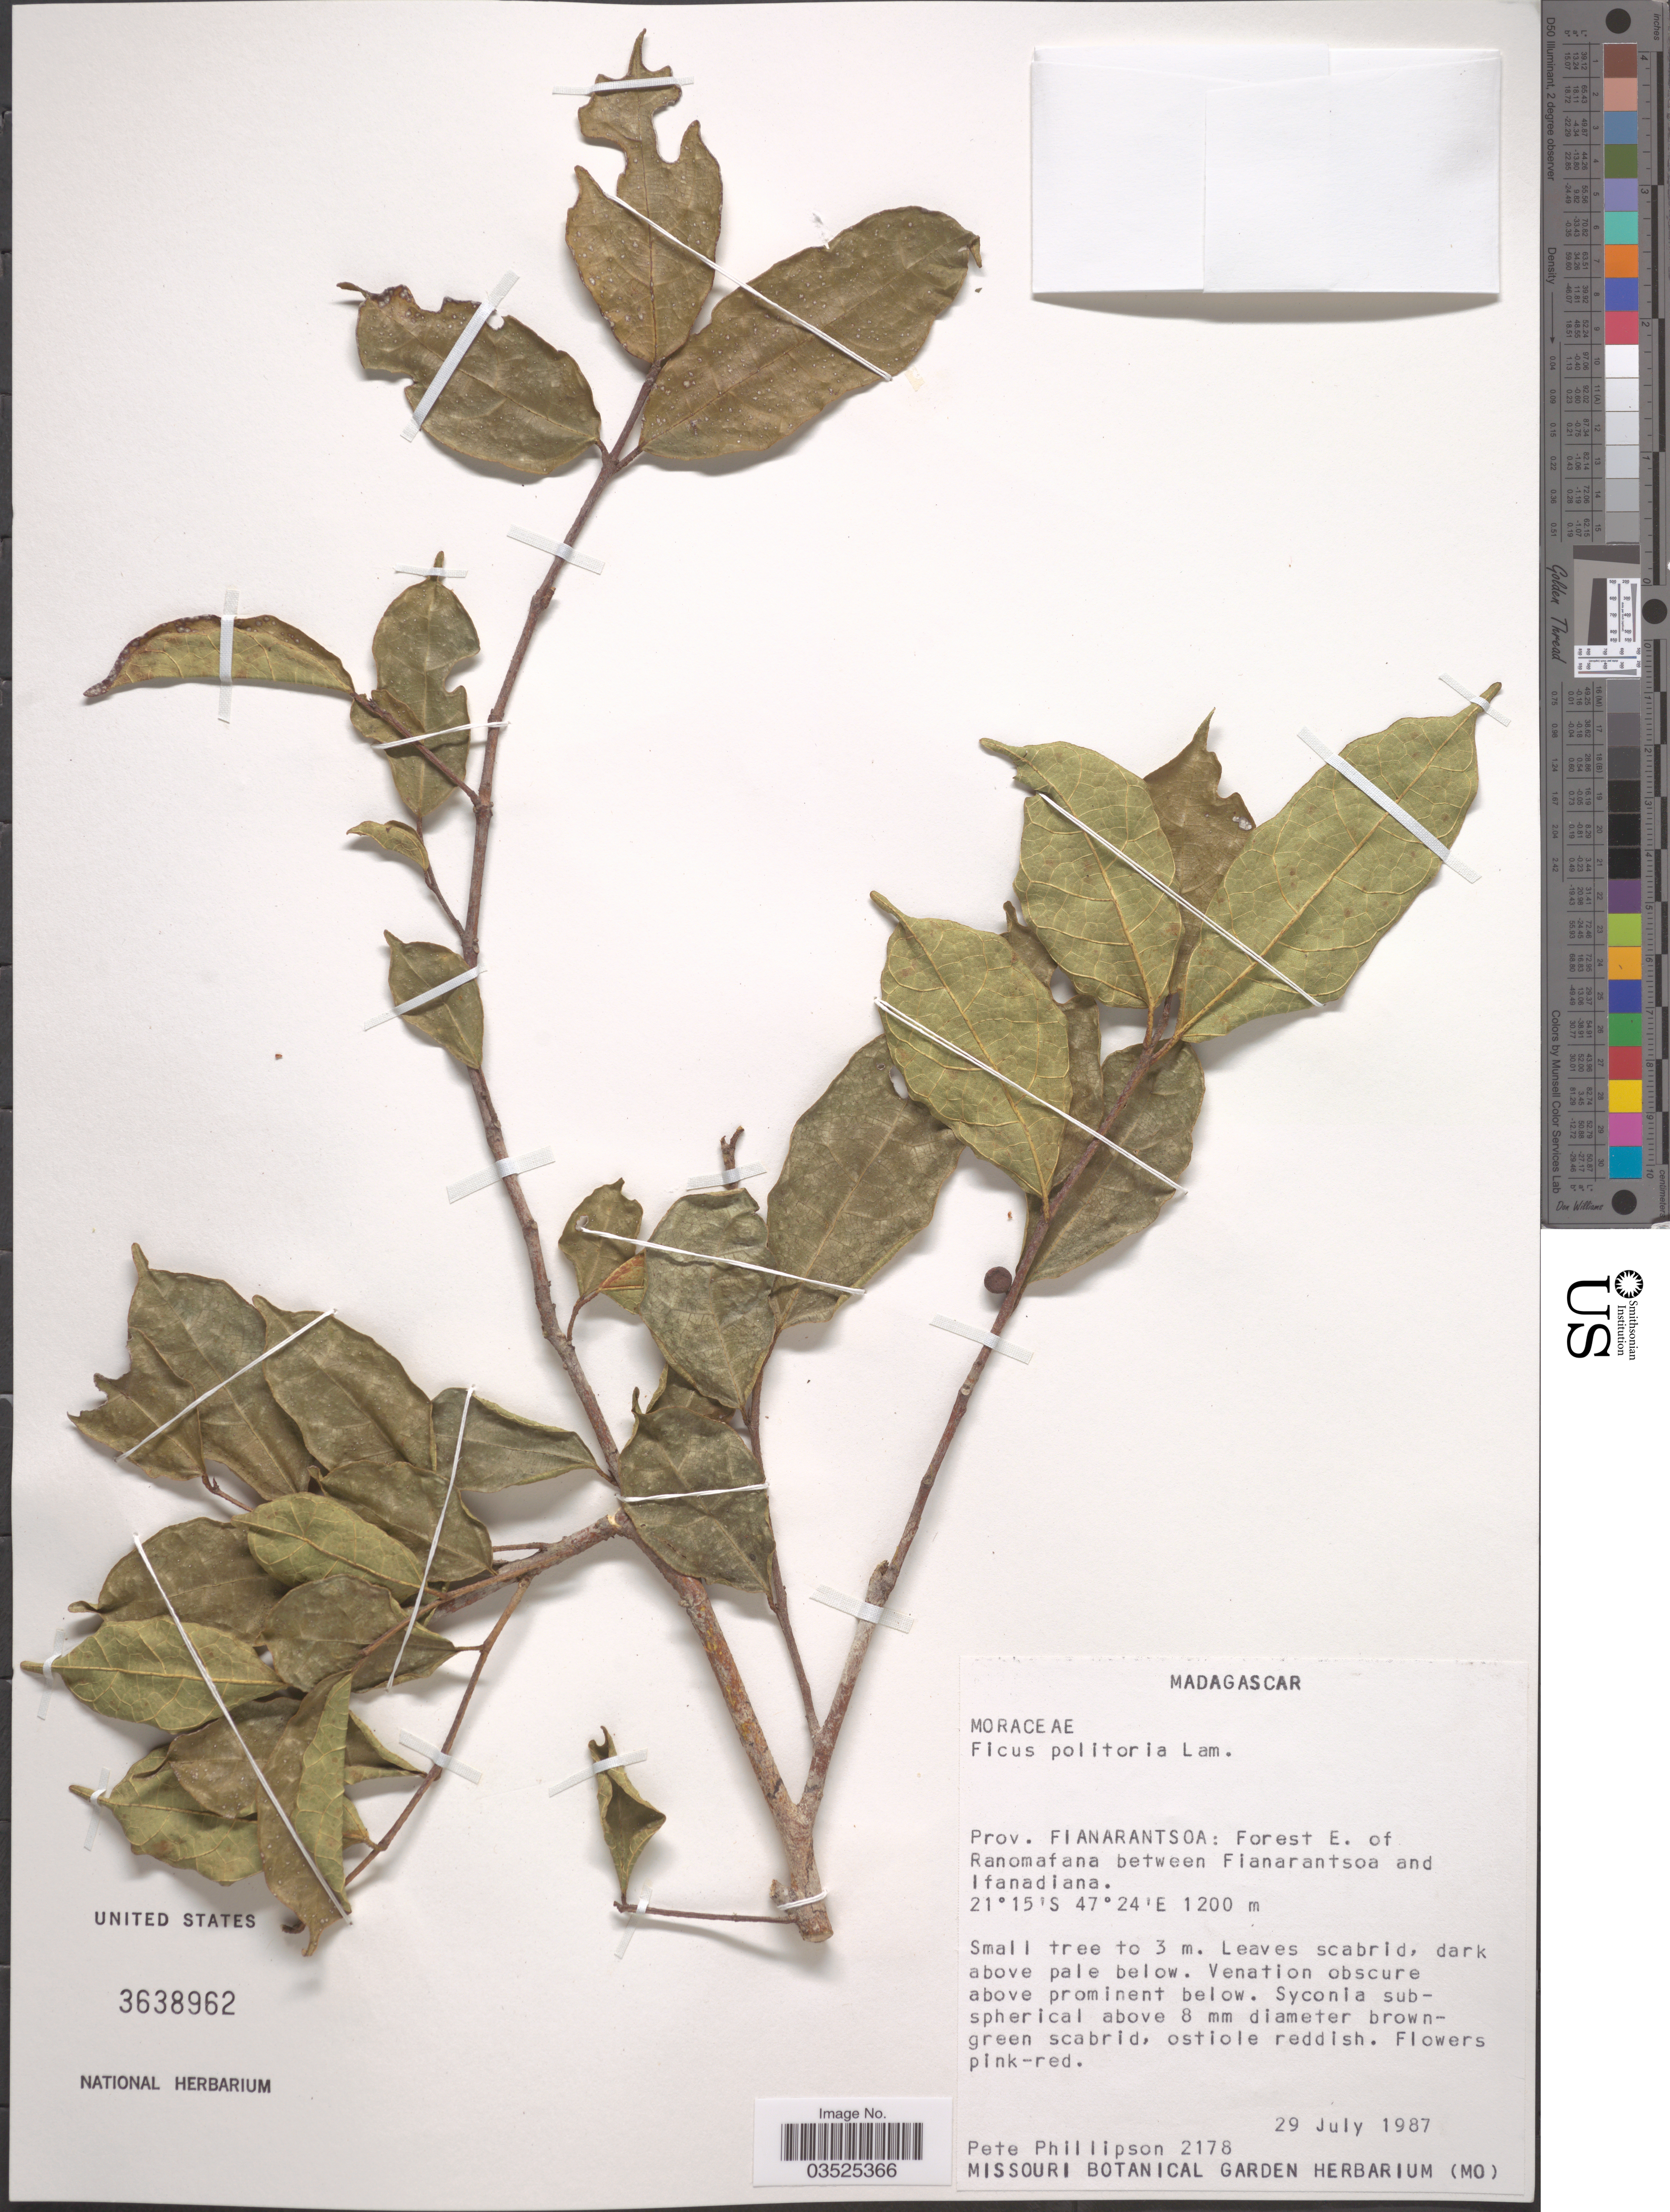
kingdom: Plantae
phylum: Tracheophyta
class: Magnoliopsida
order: Rosales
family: Moraceae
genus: Ficus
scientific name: Ficus politoria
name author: Lam.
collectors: P. B. Phillipson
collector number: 2178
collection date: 1987-07-29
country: Madagascar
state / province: Haute Matsiatra / Vatovavy Fitovinany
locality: Forest E. of Ranomafana between Fianarantsoa and Ifanadiana.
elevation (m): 1200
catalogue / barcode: US 3638962